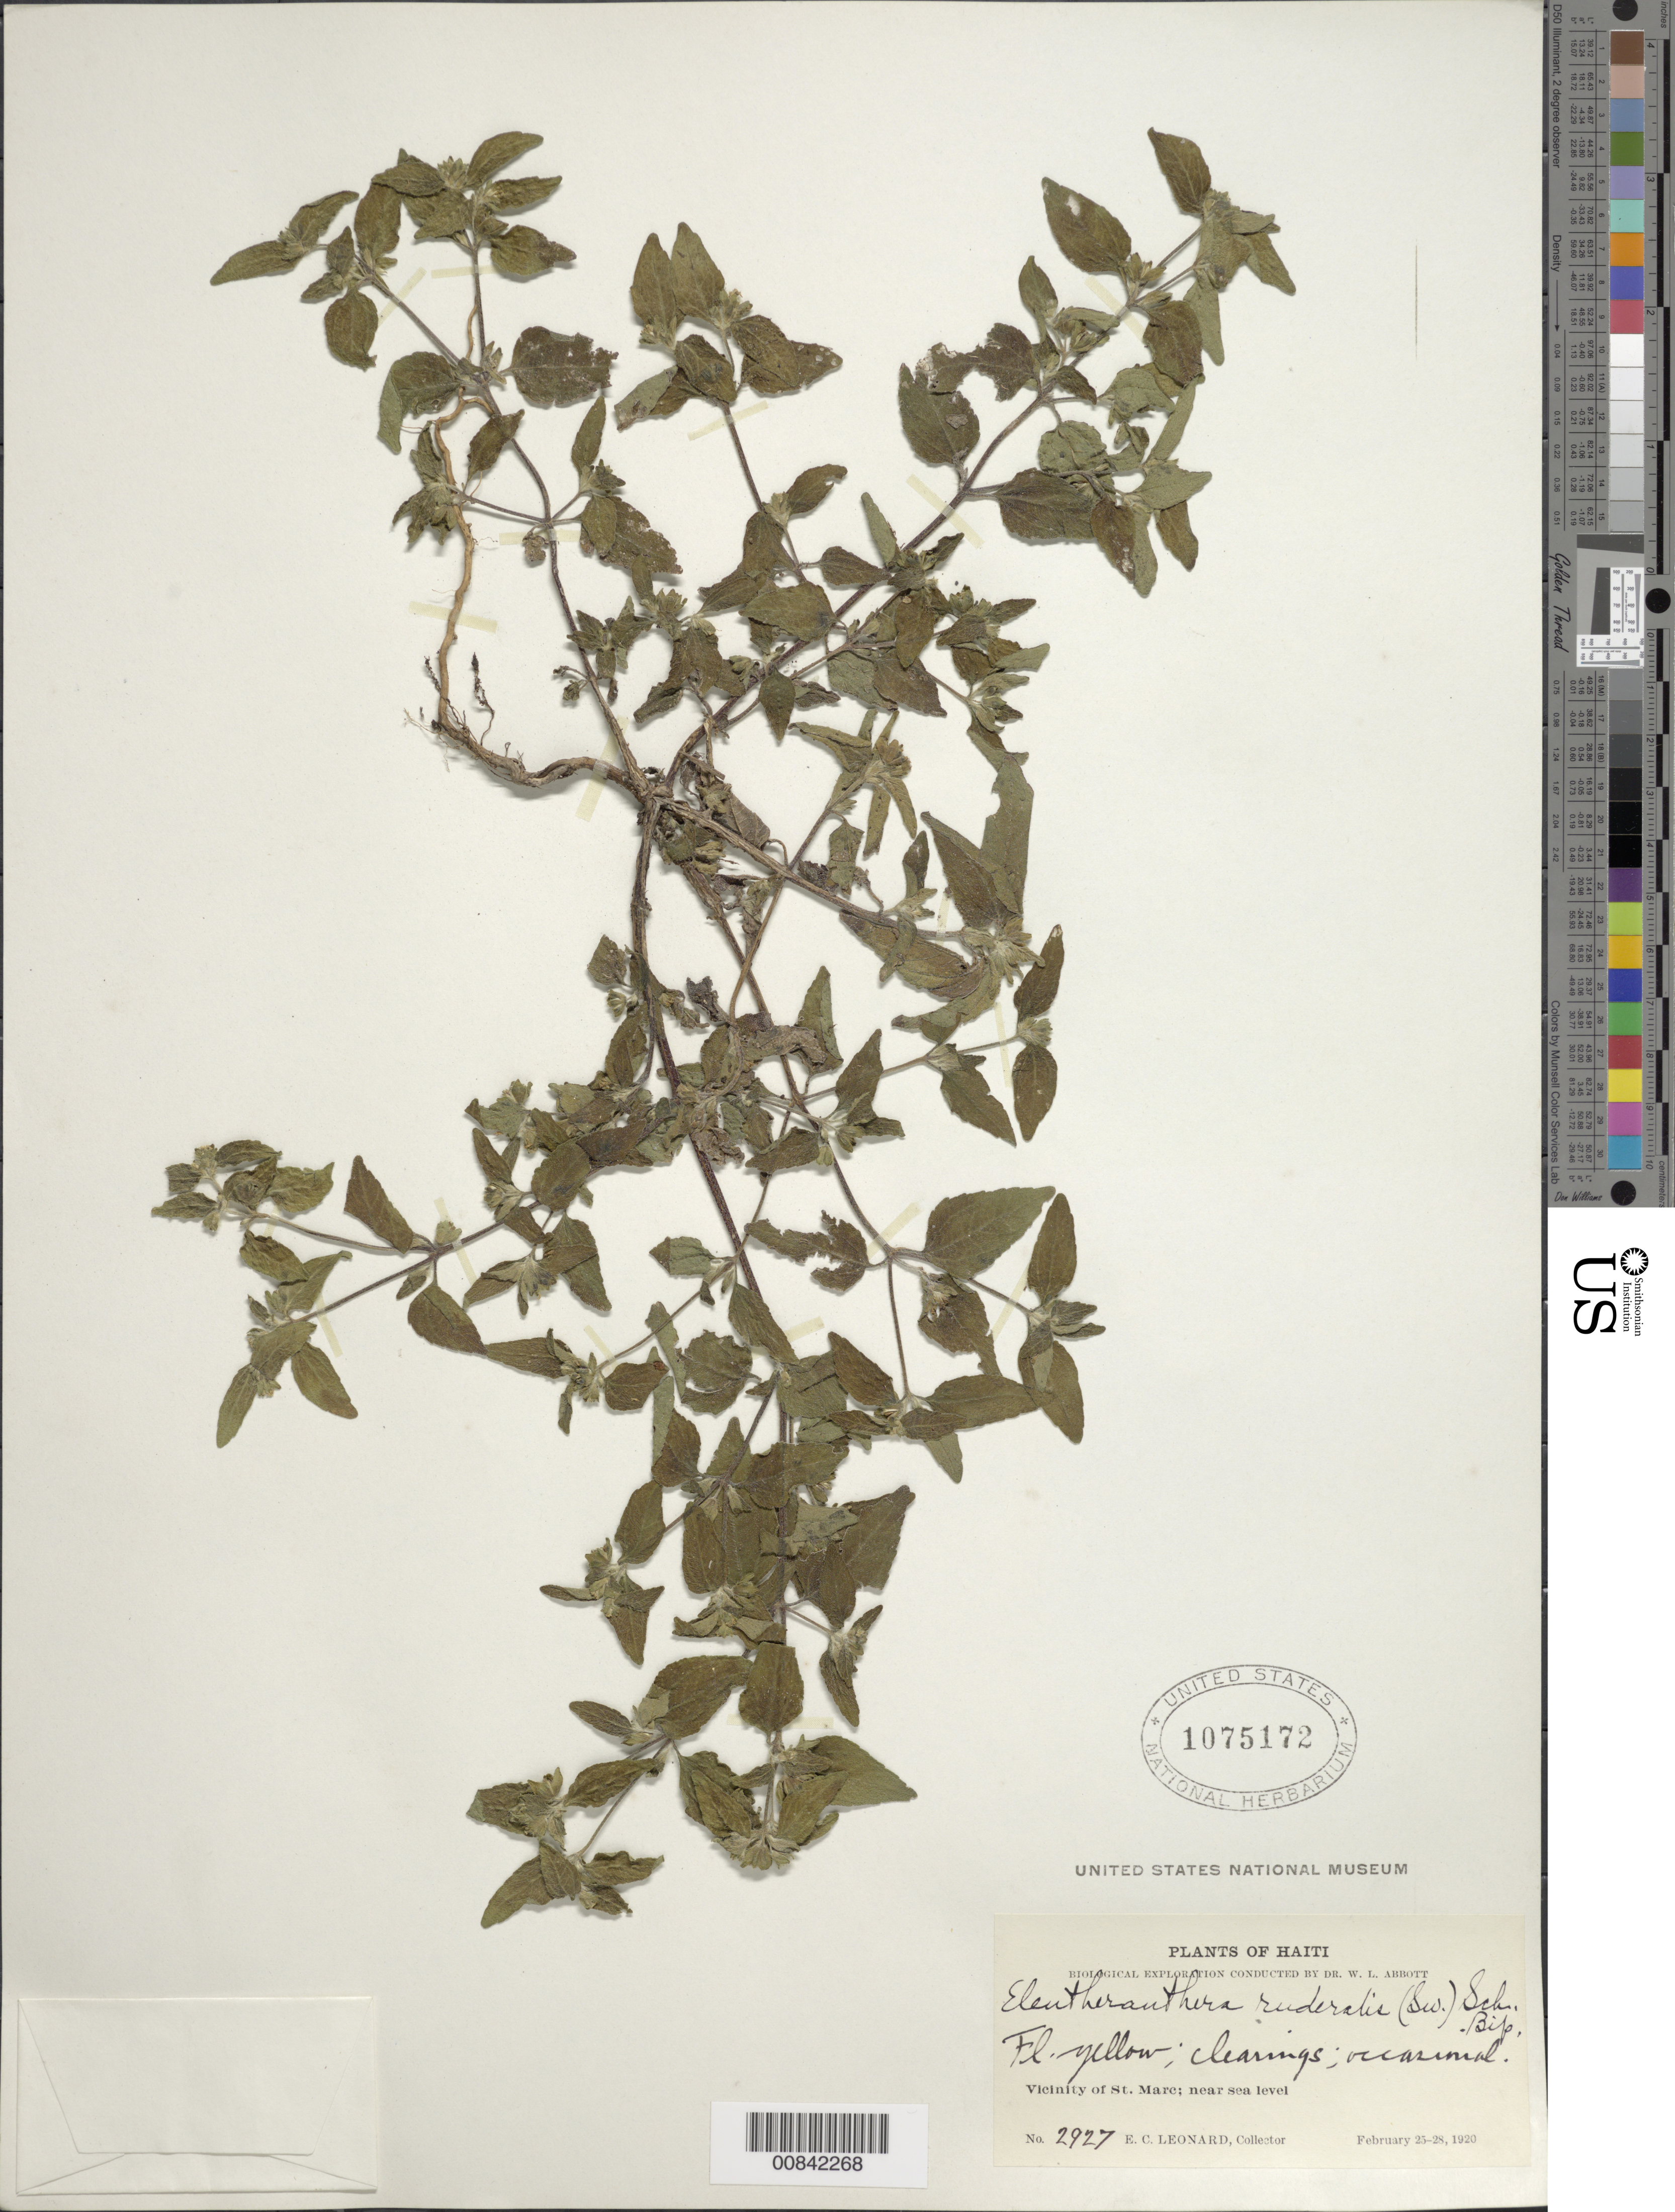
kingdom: Plantae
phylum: Tracheophyta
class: Magnoliopsida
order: Asterales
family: Asteraceae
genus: Eleutheranthera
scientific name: Eleutheranthera ruderalis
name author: (Sw.) Sch. Bip.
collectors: E. C. Leonard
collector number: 2927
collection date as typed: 25 Feb 1920 to 28 Feb 1920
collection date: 1920-02-25/1920-02-28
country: Haiti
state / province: Artibonite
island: Hispaniola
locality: Vicinity of St. Marc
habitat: Clearings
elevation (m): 0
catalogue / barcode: US 1075172